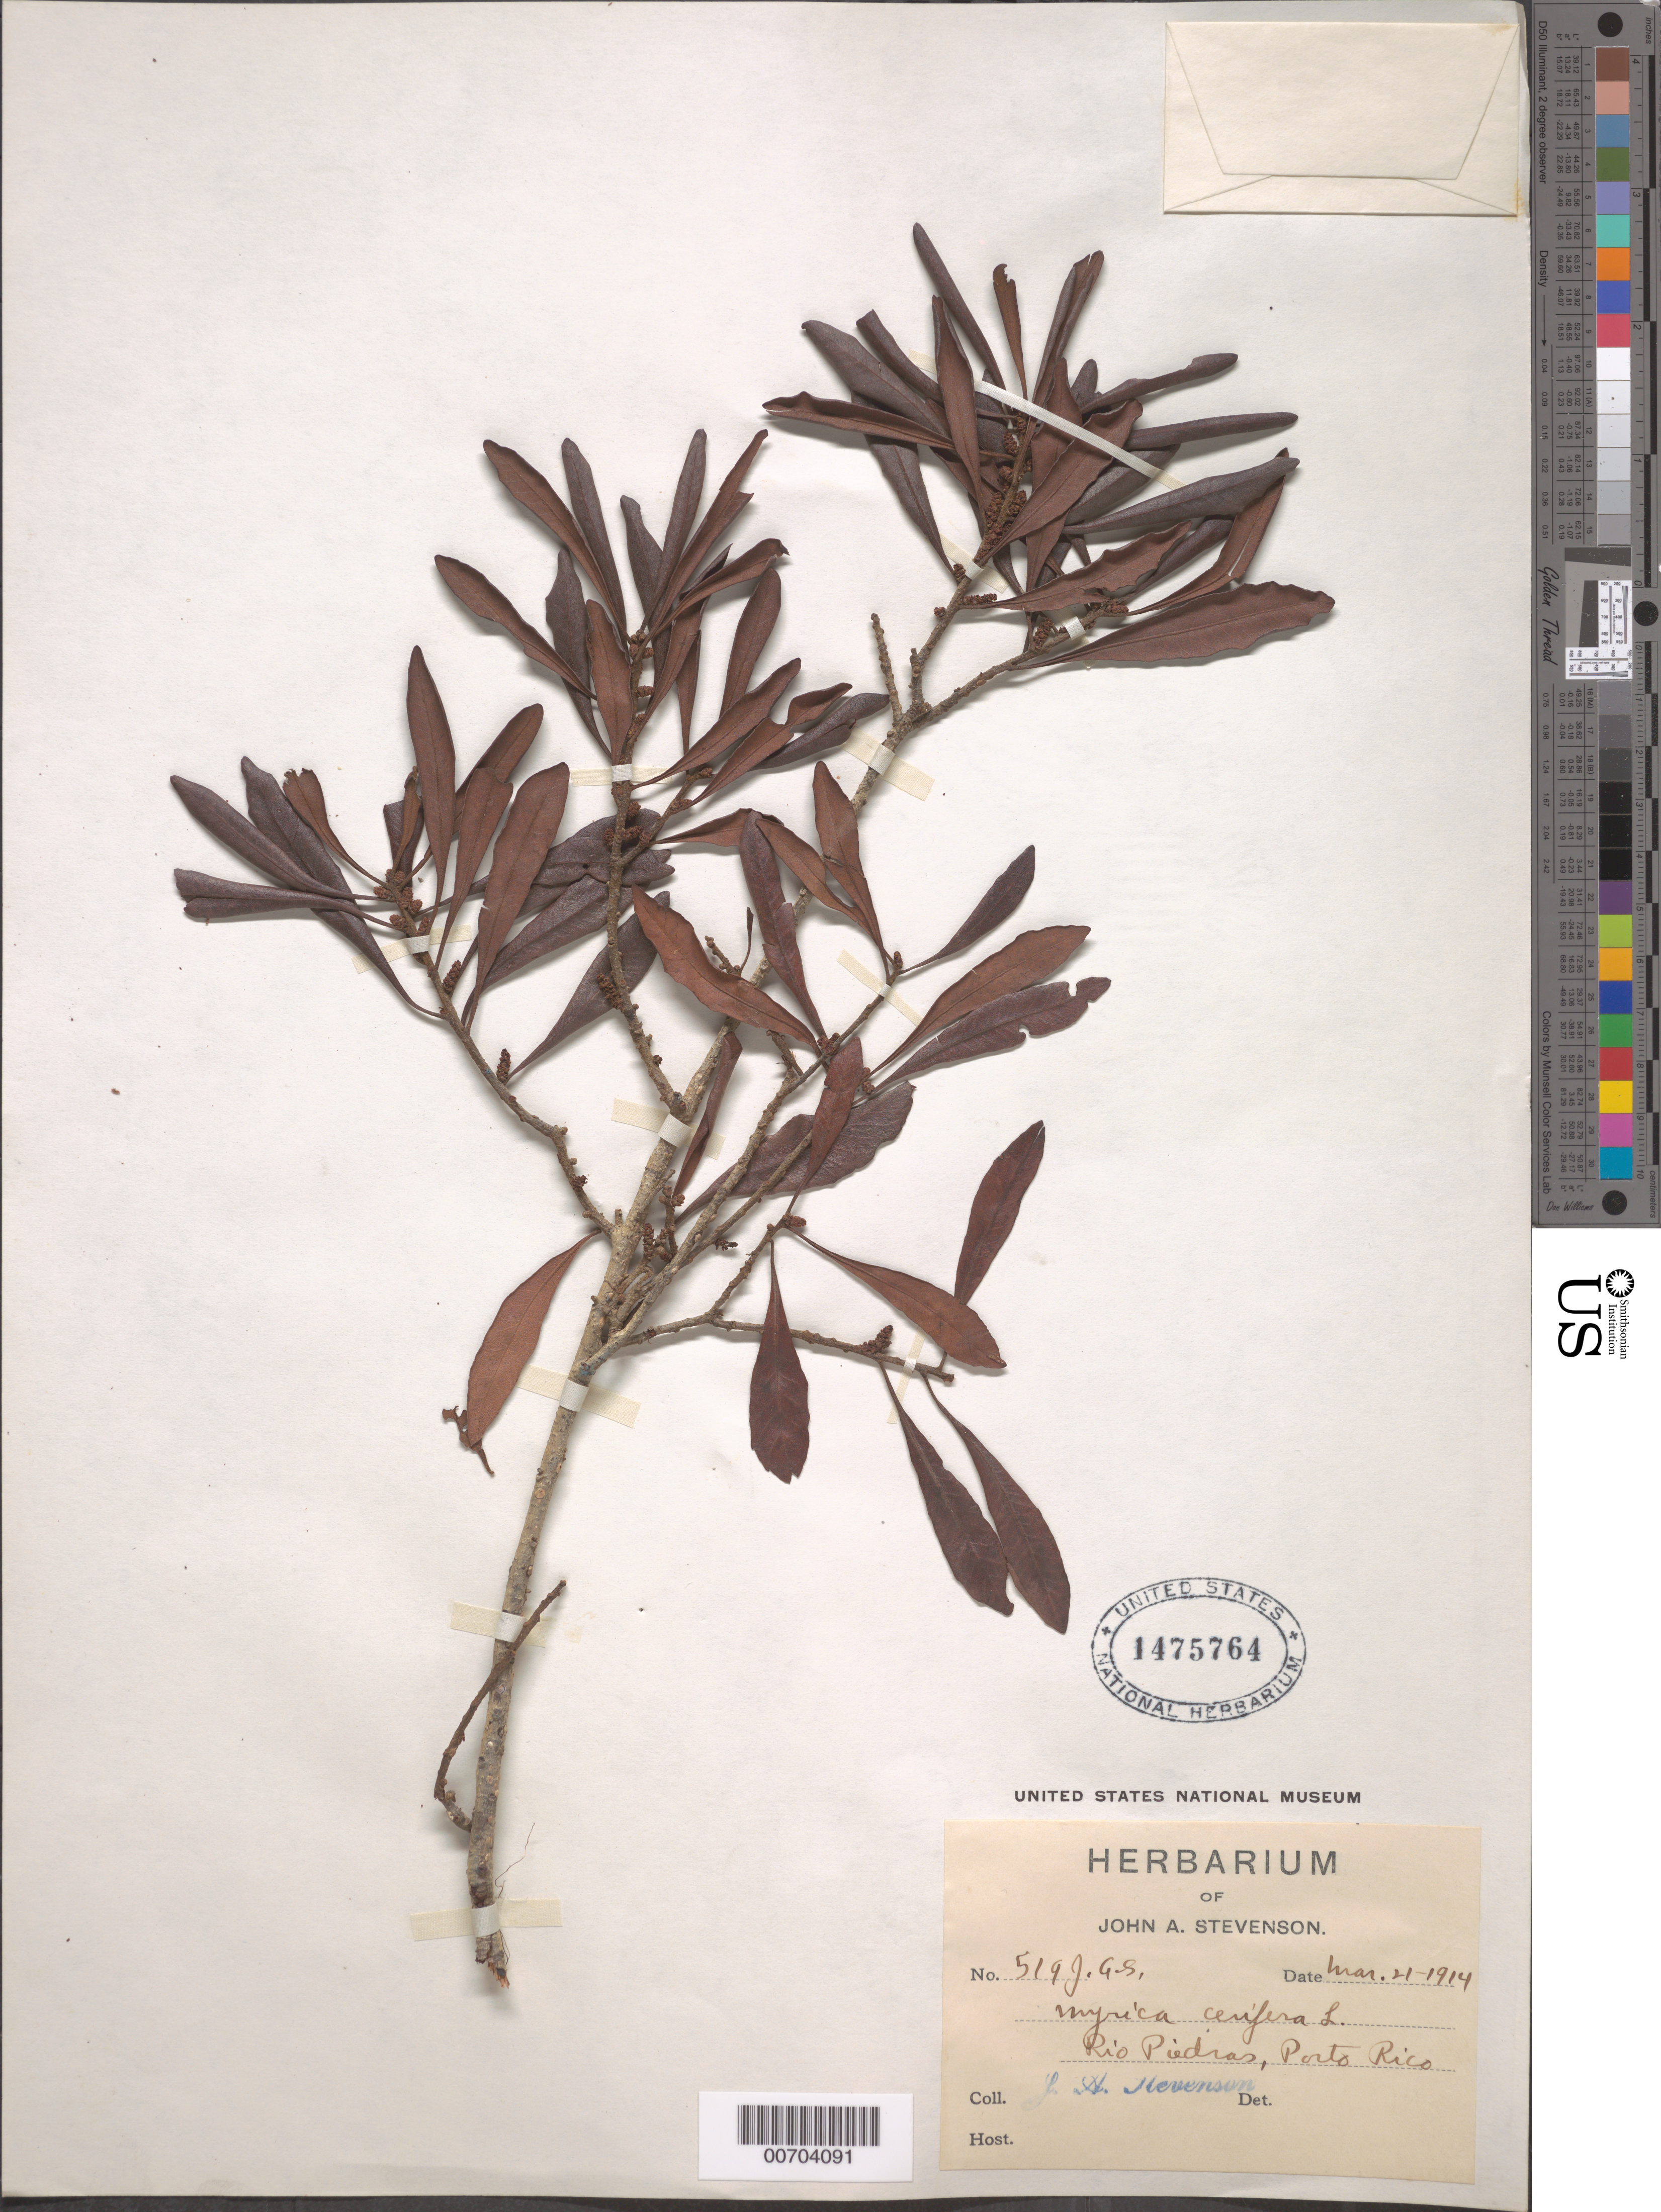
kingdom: Plantae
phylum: Tracheophyta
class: Magnoliopsida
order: Fagales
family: Myricaceae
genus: Morella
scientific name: Morella cerifera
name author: (L.) Small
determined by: Strong, M. T., (US), Smithsonian Institution - National Museum of Natural History (UNITED STATES)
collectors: J. Stevenson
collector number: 519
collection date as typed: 21 Mar 1914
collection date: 1914-03-21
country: Puerto Rico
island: Greater Antilles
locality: Río Piedras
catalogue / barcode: US 1475764